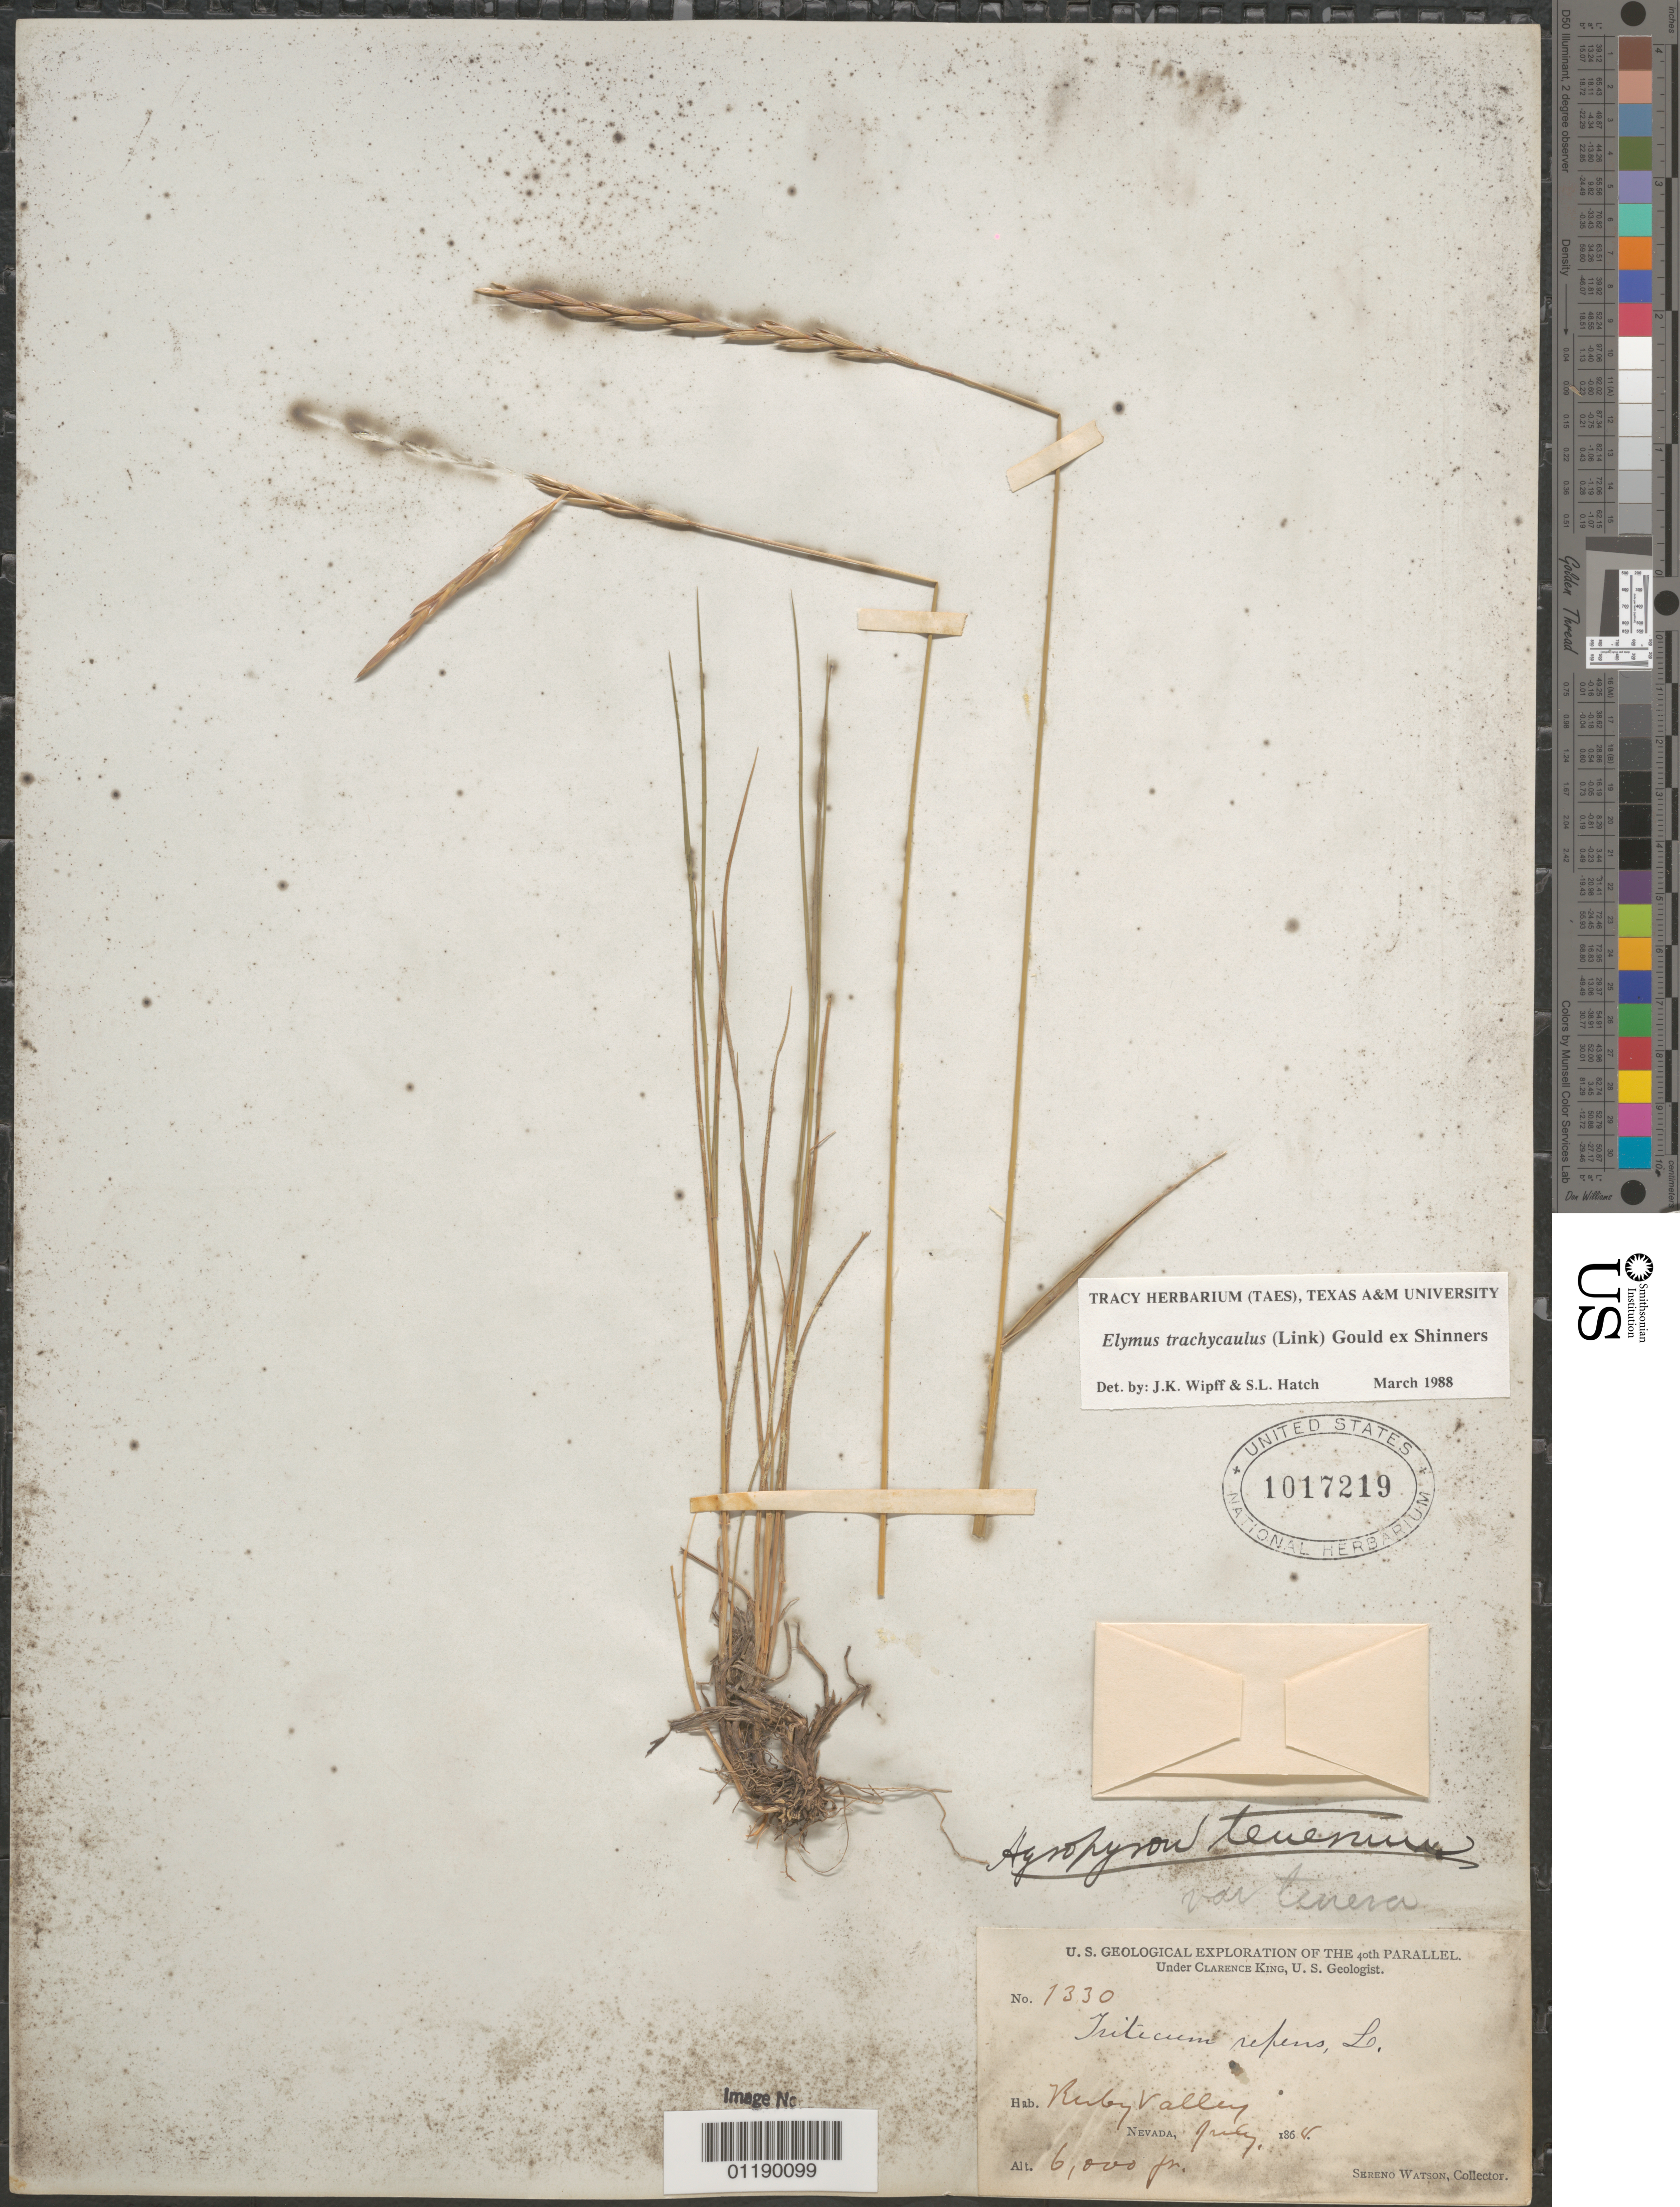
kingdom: Plantae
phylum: Tracheophyta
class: Liliopsida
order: Poales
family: Poaceae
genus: Elymus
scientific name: Elymus trachycaulus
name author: (Link) Gould ex Shinners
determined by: Wipff, J. K.; Hatch, S. L.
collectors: S. Watson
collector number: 1330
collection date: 1868-07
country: United States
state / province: Nevada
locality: Ruby Valley.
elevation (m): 1829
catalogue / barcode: US 1017219